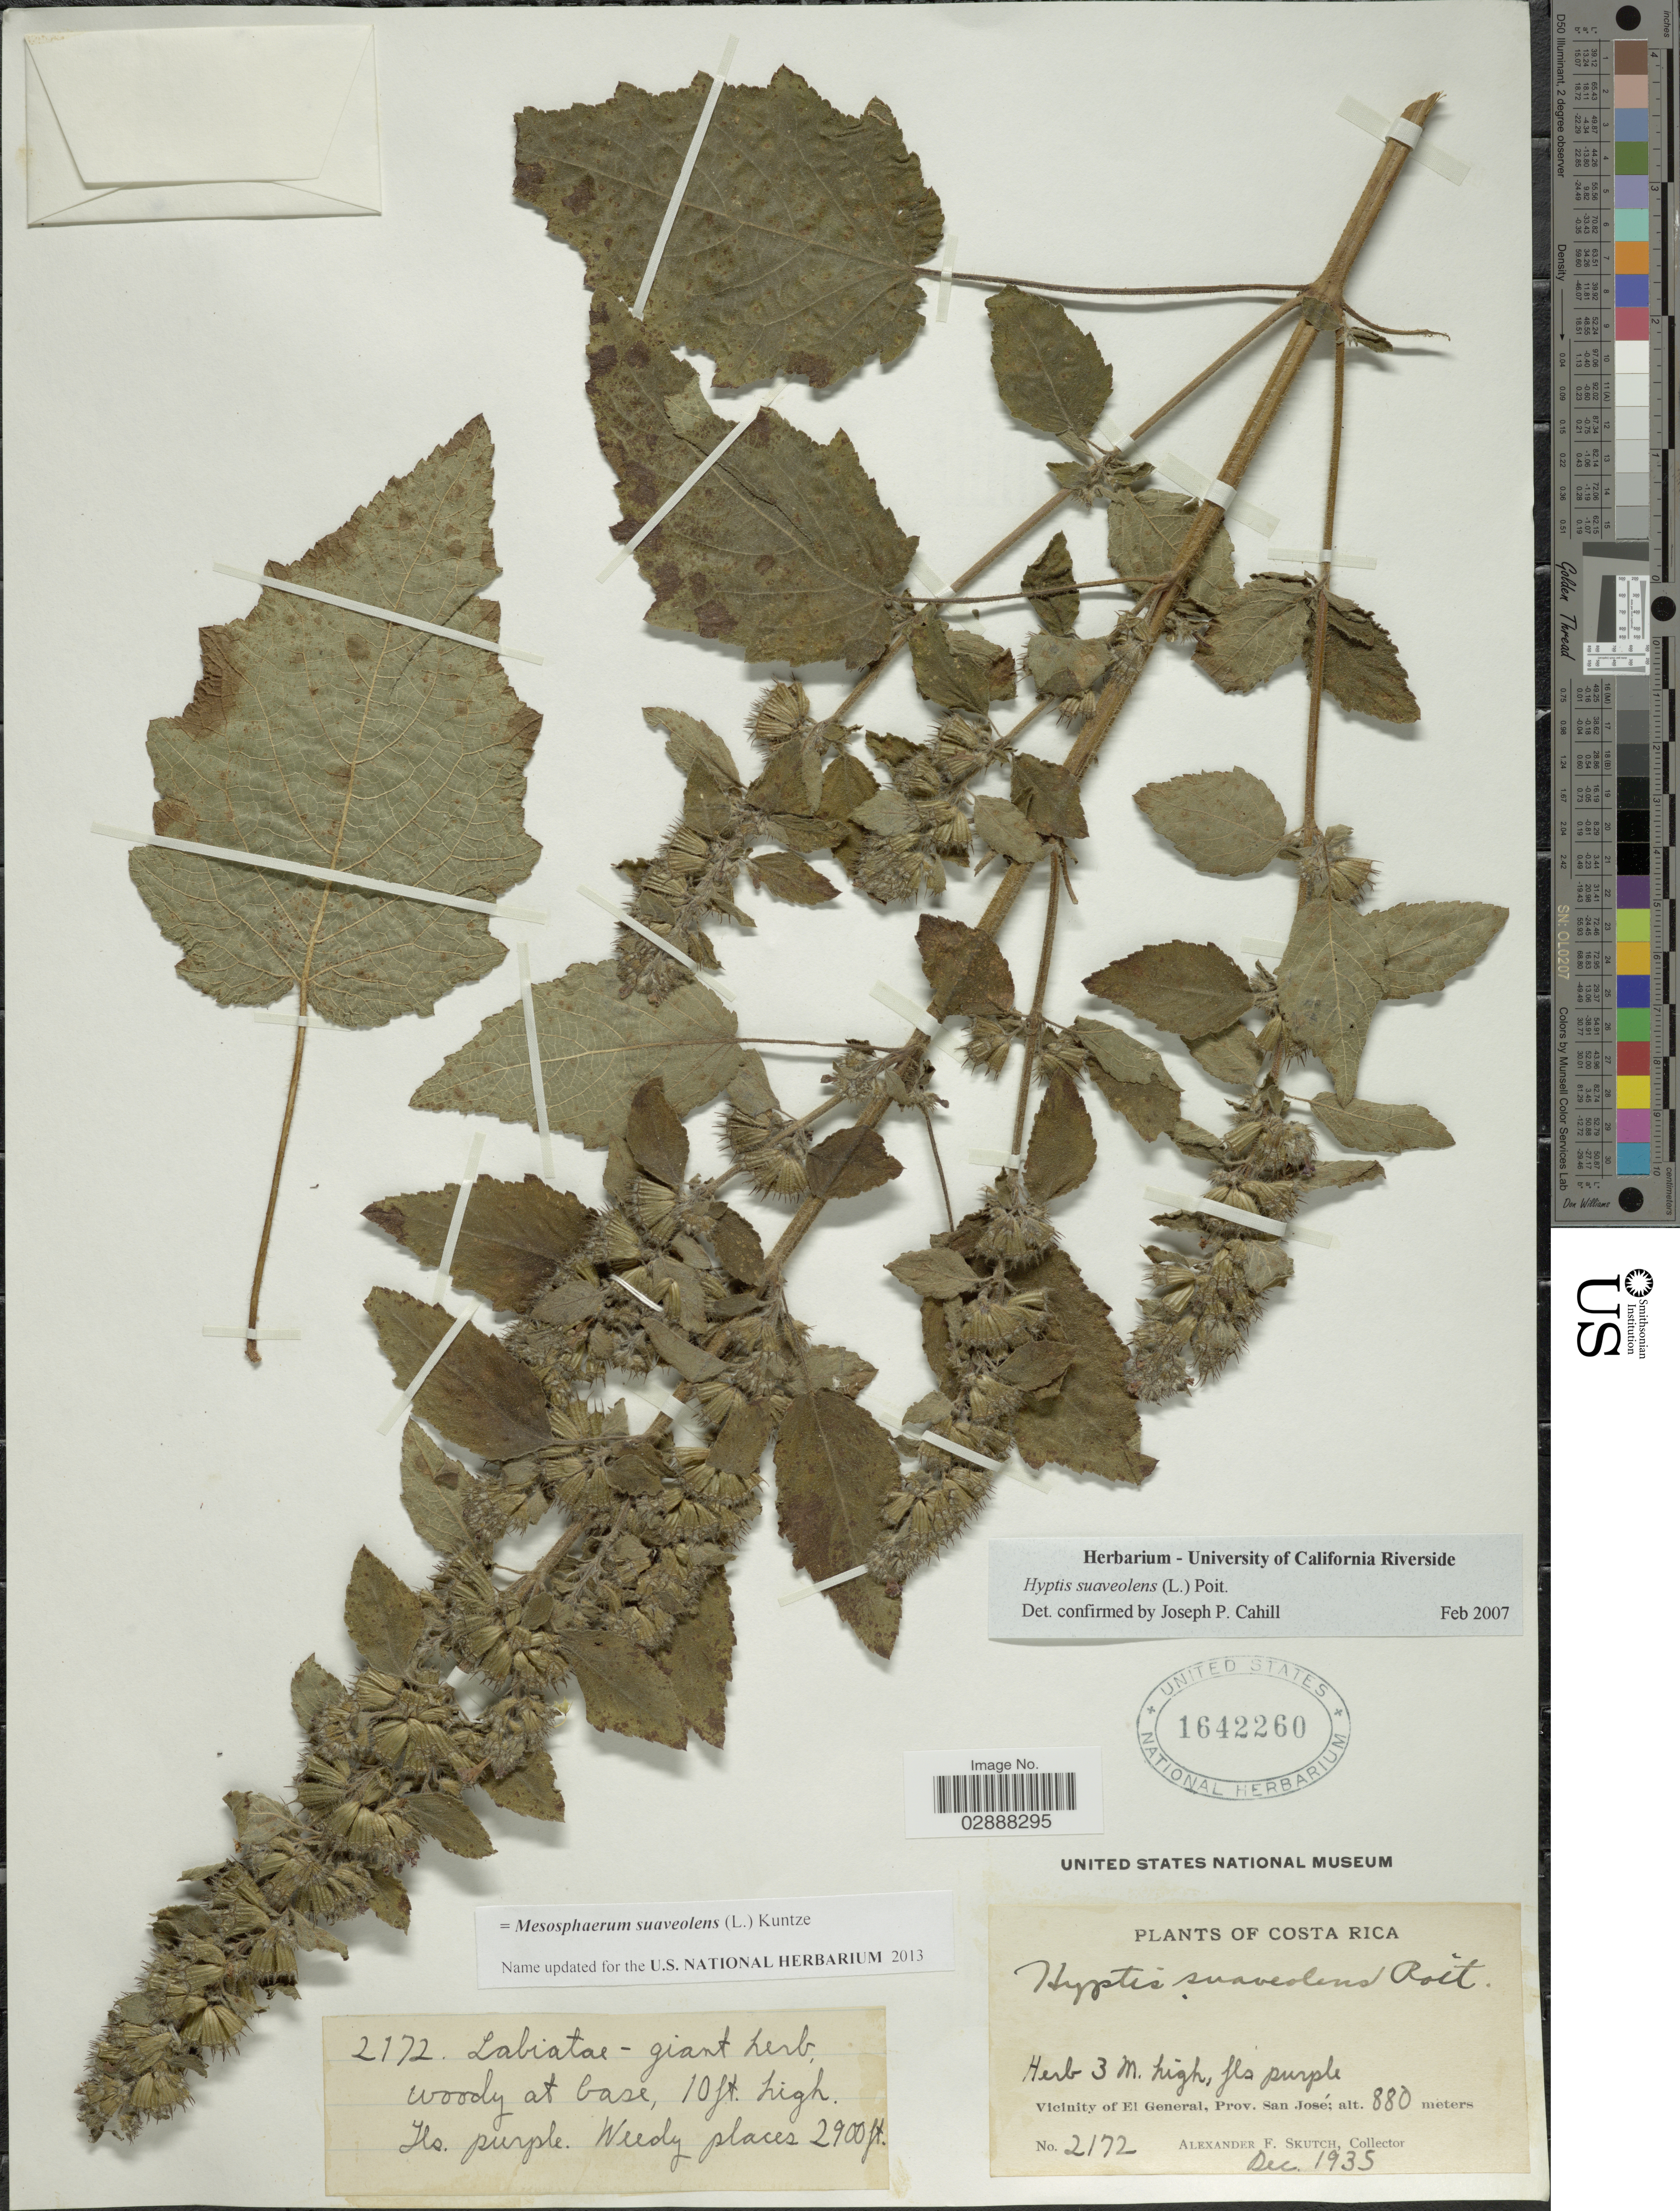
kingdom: Plantae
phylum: Tracheophyta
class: Magnoliopsida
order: Lamiales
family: Lamiaceae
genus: Mesosphaerum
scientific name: Mesosphaerum suaveolens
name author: (L.) Kuntze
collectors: A. F. Skutch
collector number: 2172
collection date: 1935-12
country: Costa Rica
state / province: San José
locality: Vicinity of El General.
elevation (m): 880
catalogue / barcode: US 1642260